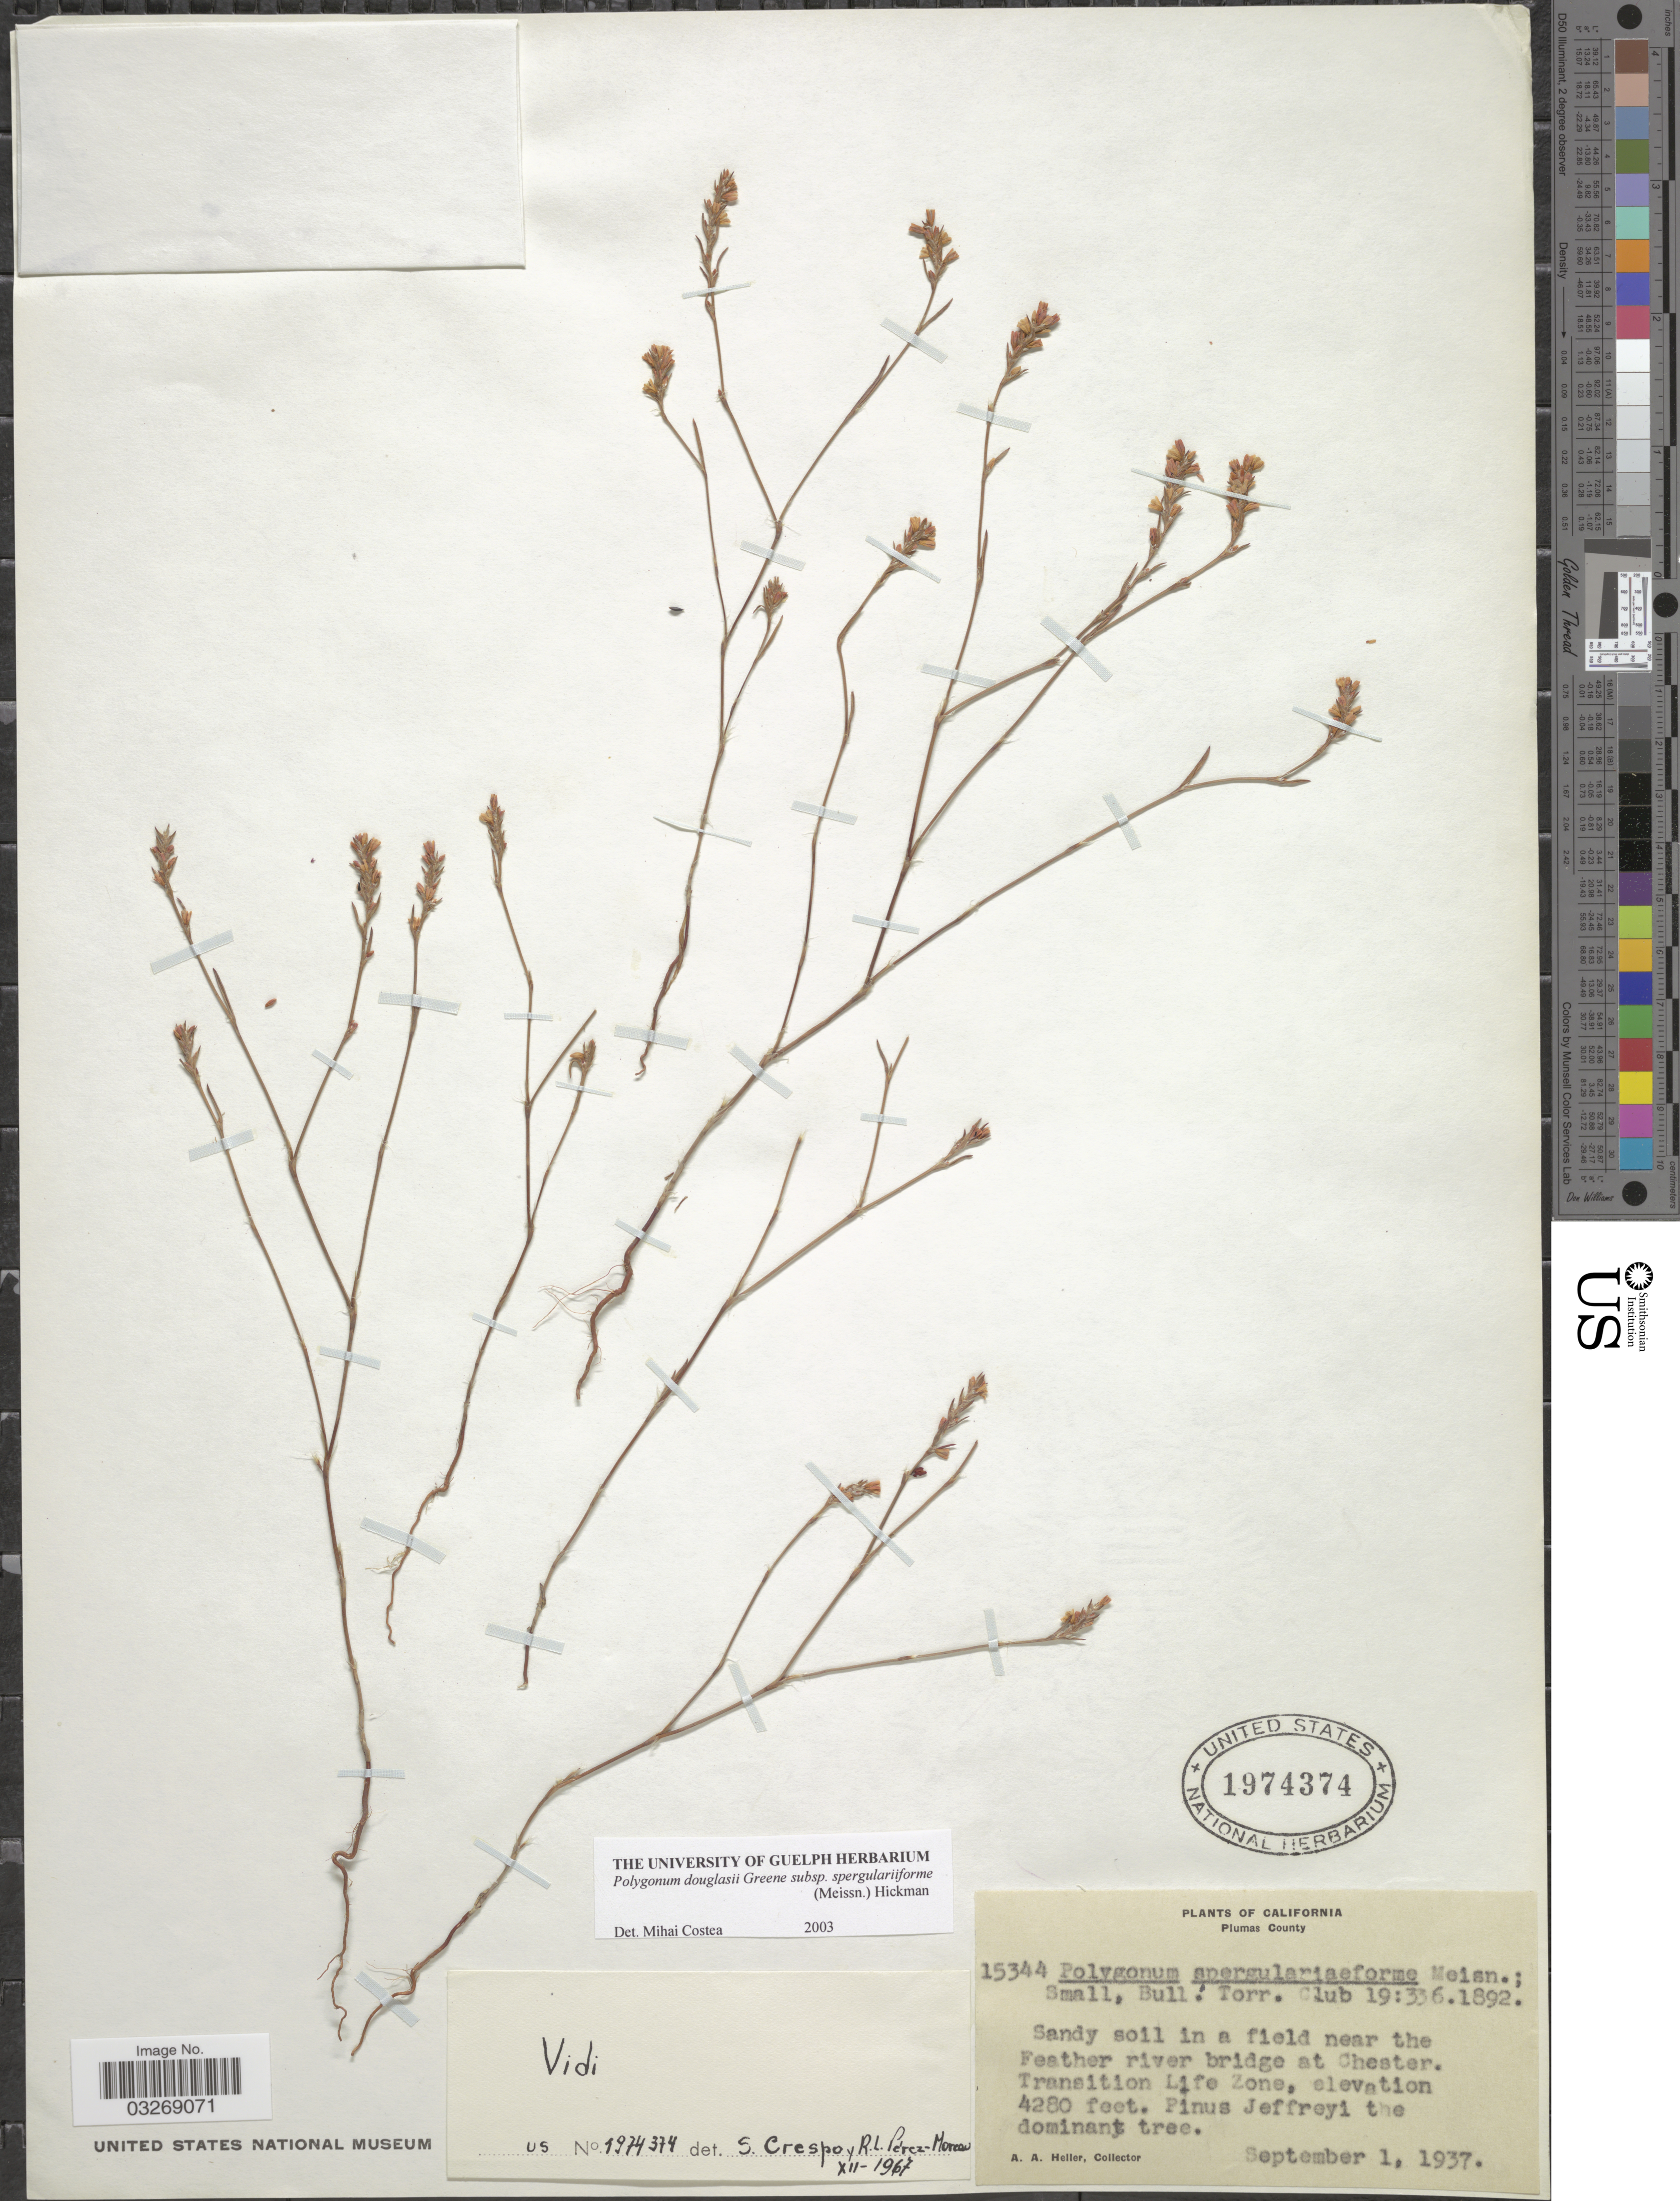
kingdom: Plantae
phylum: Tracheophyta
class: Magnoliopsida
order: Caryophyllales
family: Polygonaceae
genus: Polygonum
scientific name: Polygonum douglasii subsp. spergulariiforme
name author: (Meisn. ex Small) Hickman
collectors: A. A. Heller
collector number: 15344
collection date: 1937-09-01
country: United States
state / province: California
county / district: Plumas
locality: Plumas County. Sandy soil in a field near the Feather river bridge at Chester. Transition Life Zone.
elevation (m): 1305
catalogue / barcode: US 1974374